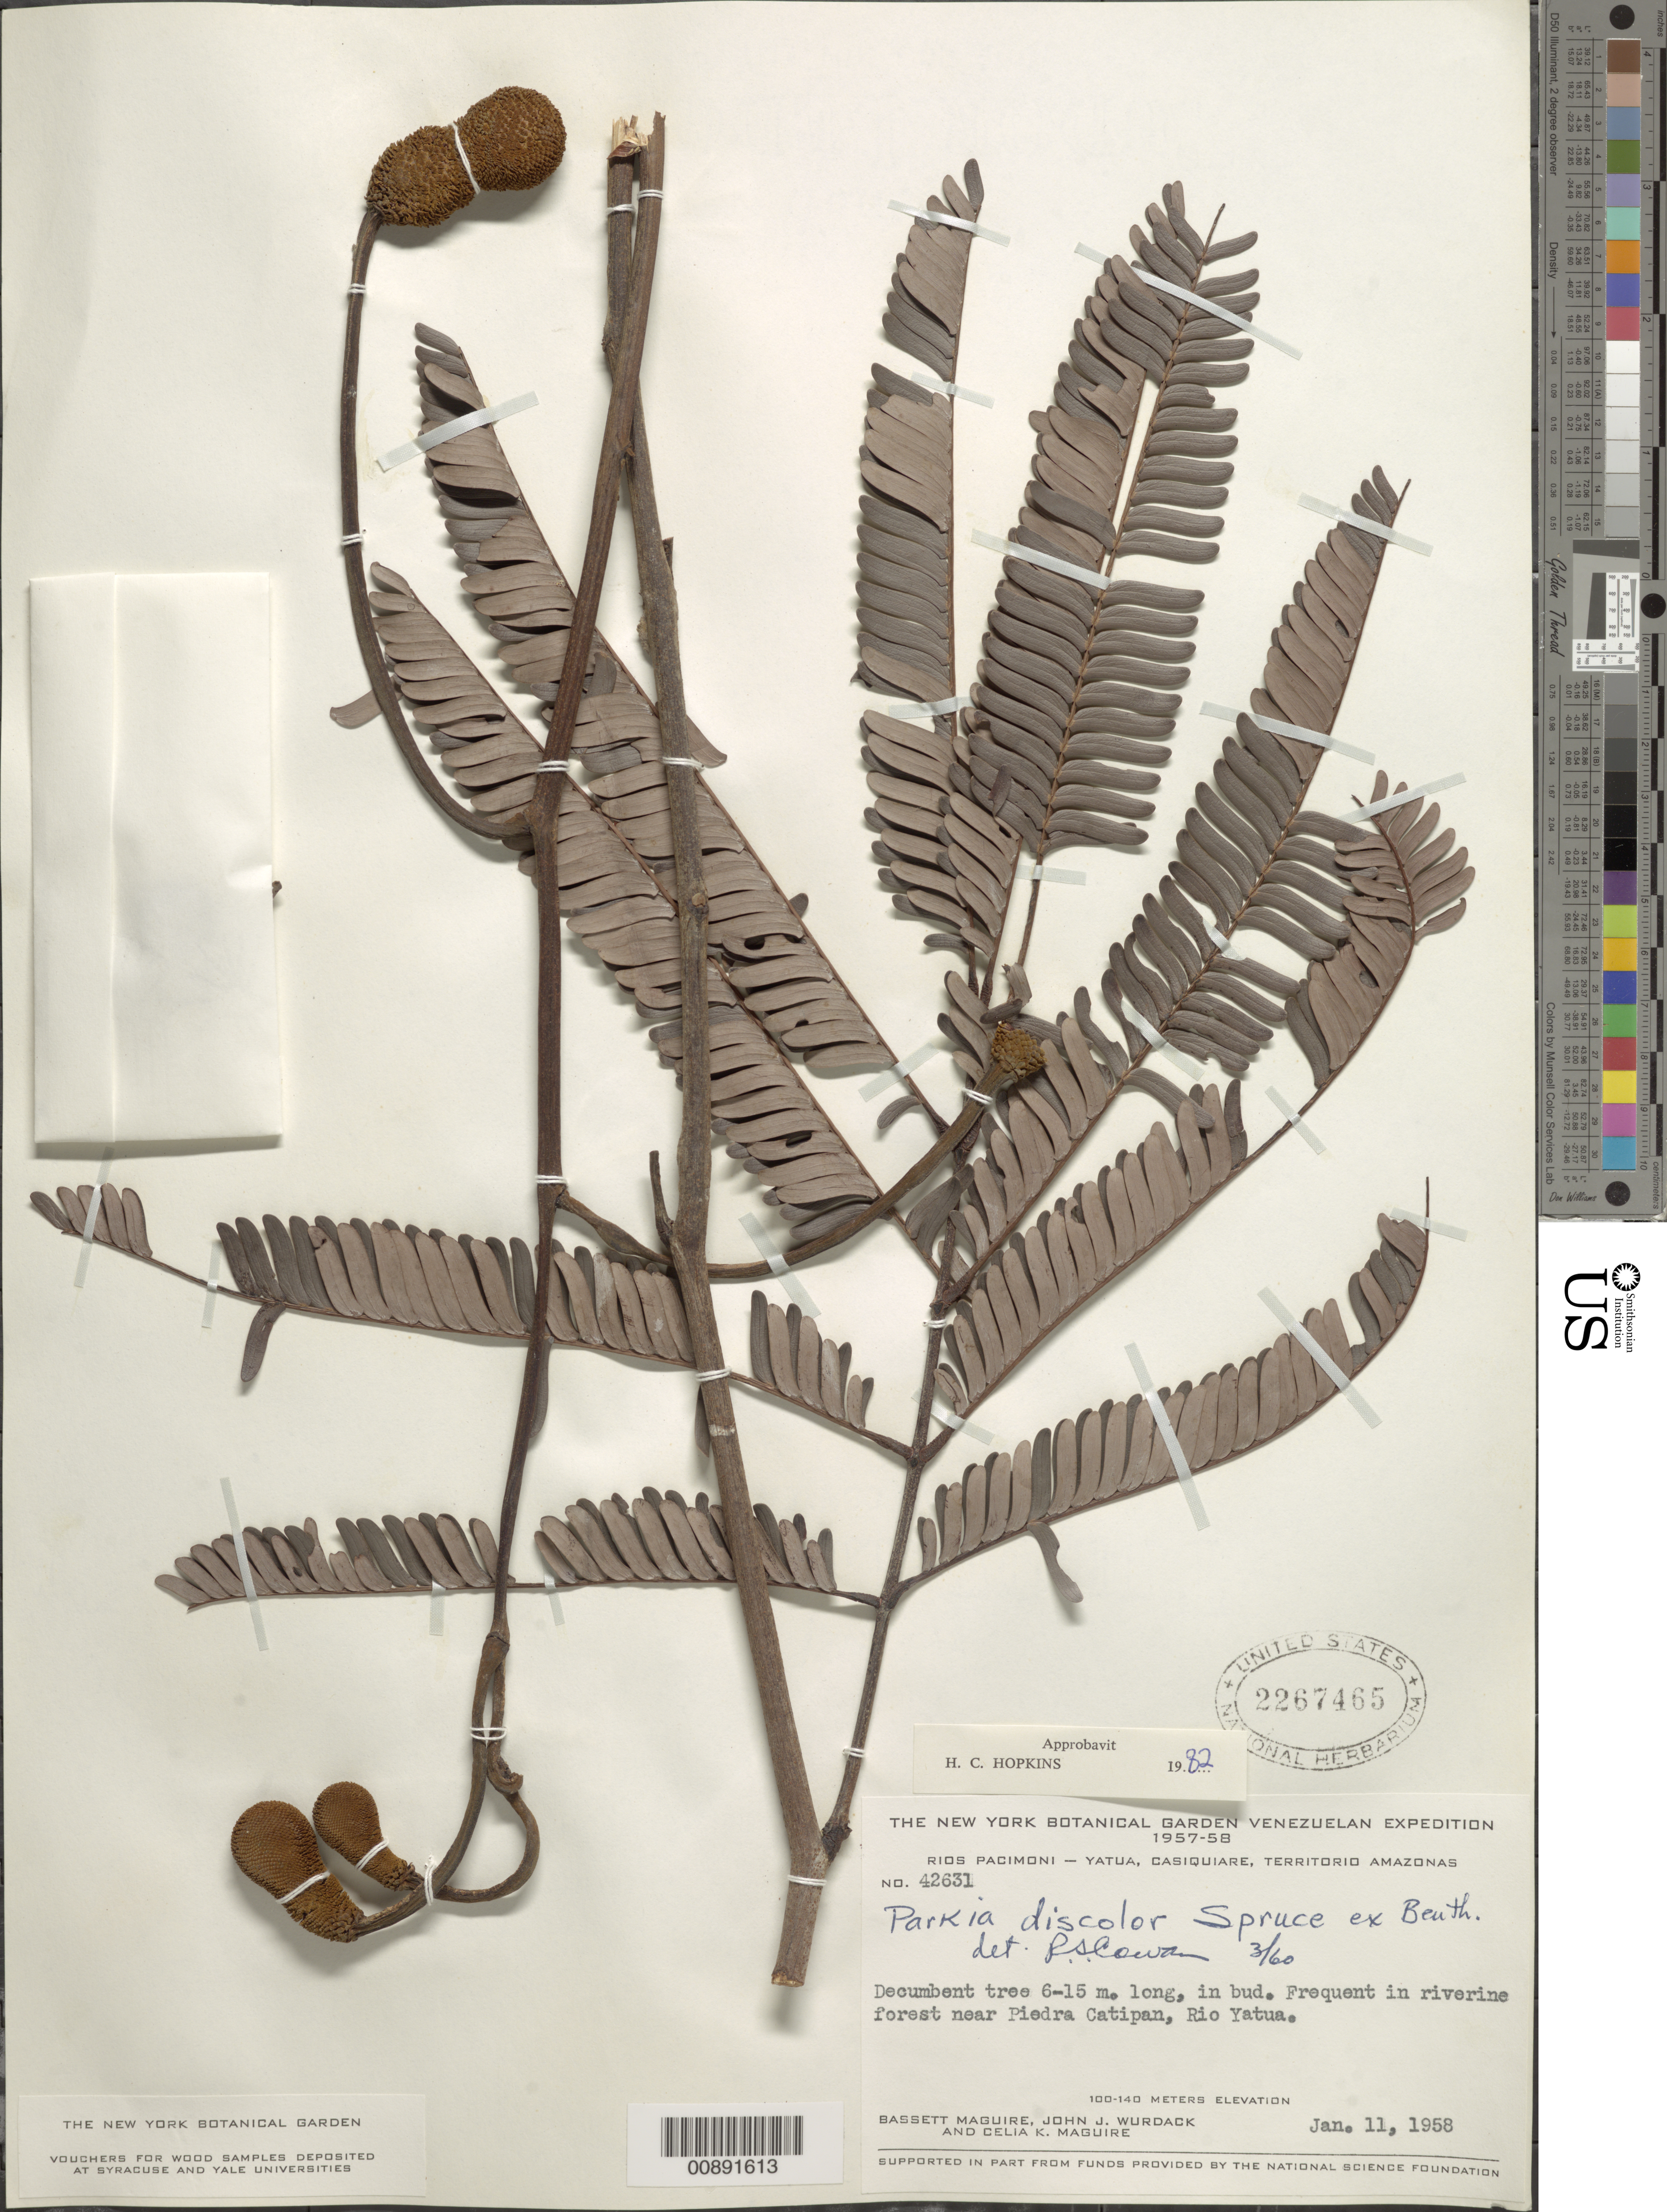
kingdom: Plantae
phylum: Tracheophyta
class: Magnoliopsida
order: Fabales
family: Fabaceae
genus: Parkia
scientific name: Parkia auriculata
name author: Spruce ex Benth.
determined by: Hopkins, H. C.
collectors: B. Maguire, J. J. Wurdack & C. K. Maguire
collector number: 42631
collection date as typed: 11-Jan-58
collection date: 1958-01-11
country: Venezuela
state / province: Amazonas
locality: Río Yatua, near Piedra Catipan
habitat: Riverine forest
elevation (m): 100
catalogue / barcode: US 2267465